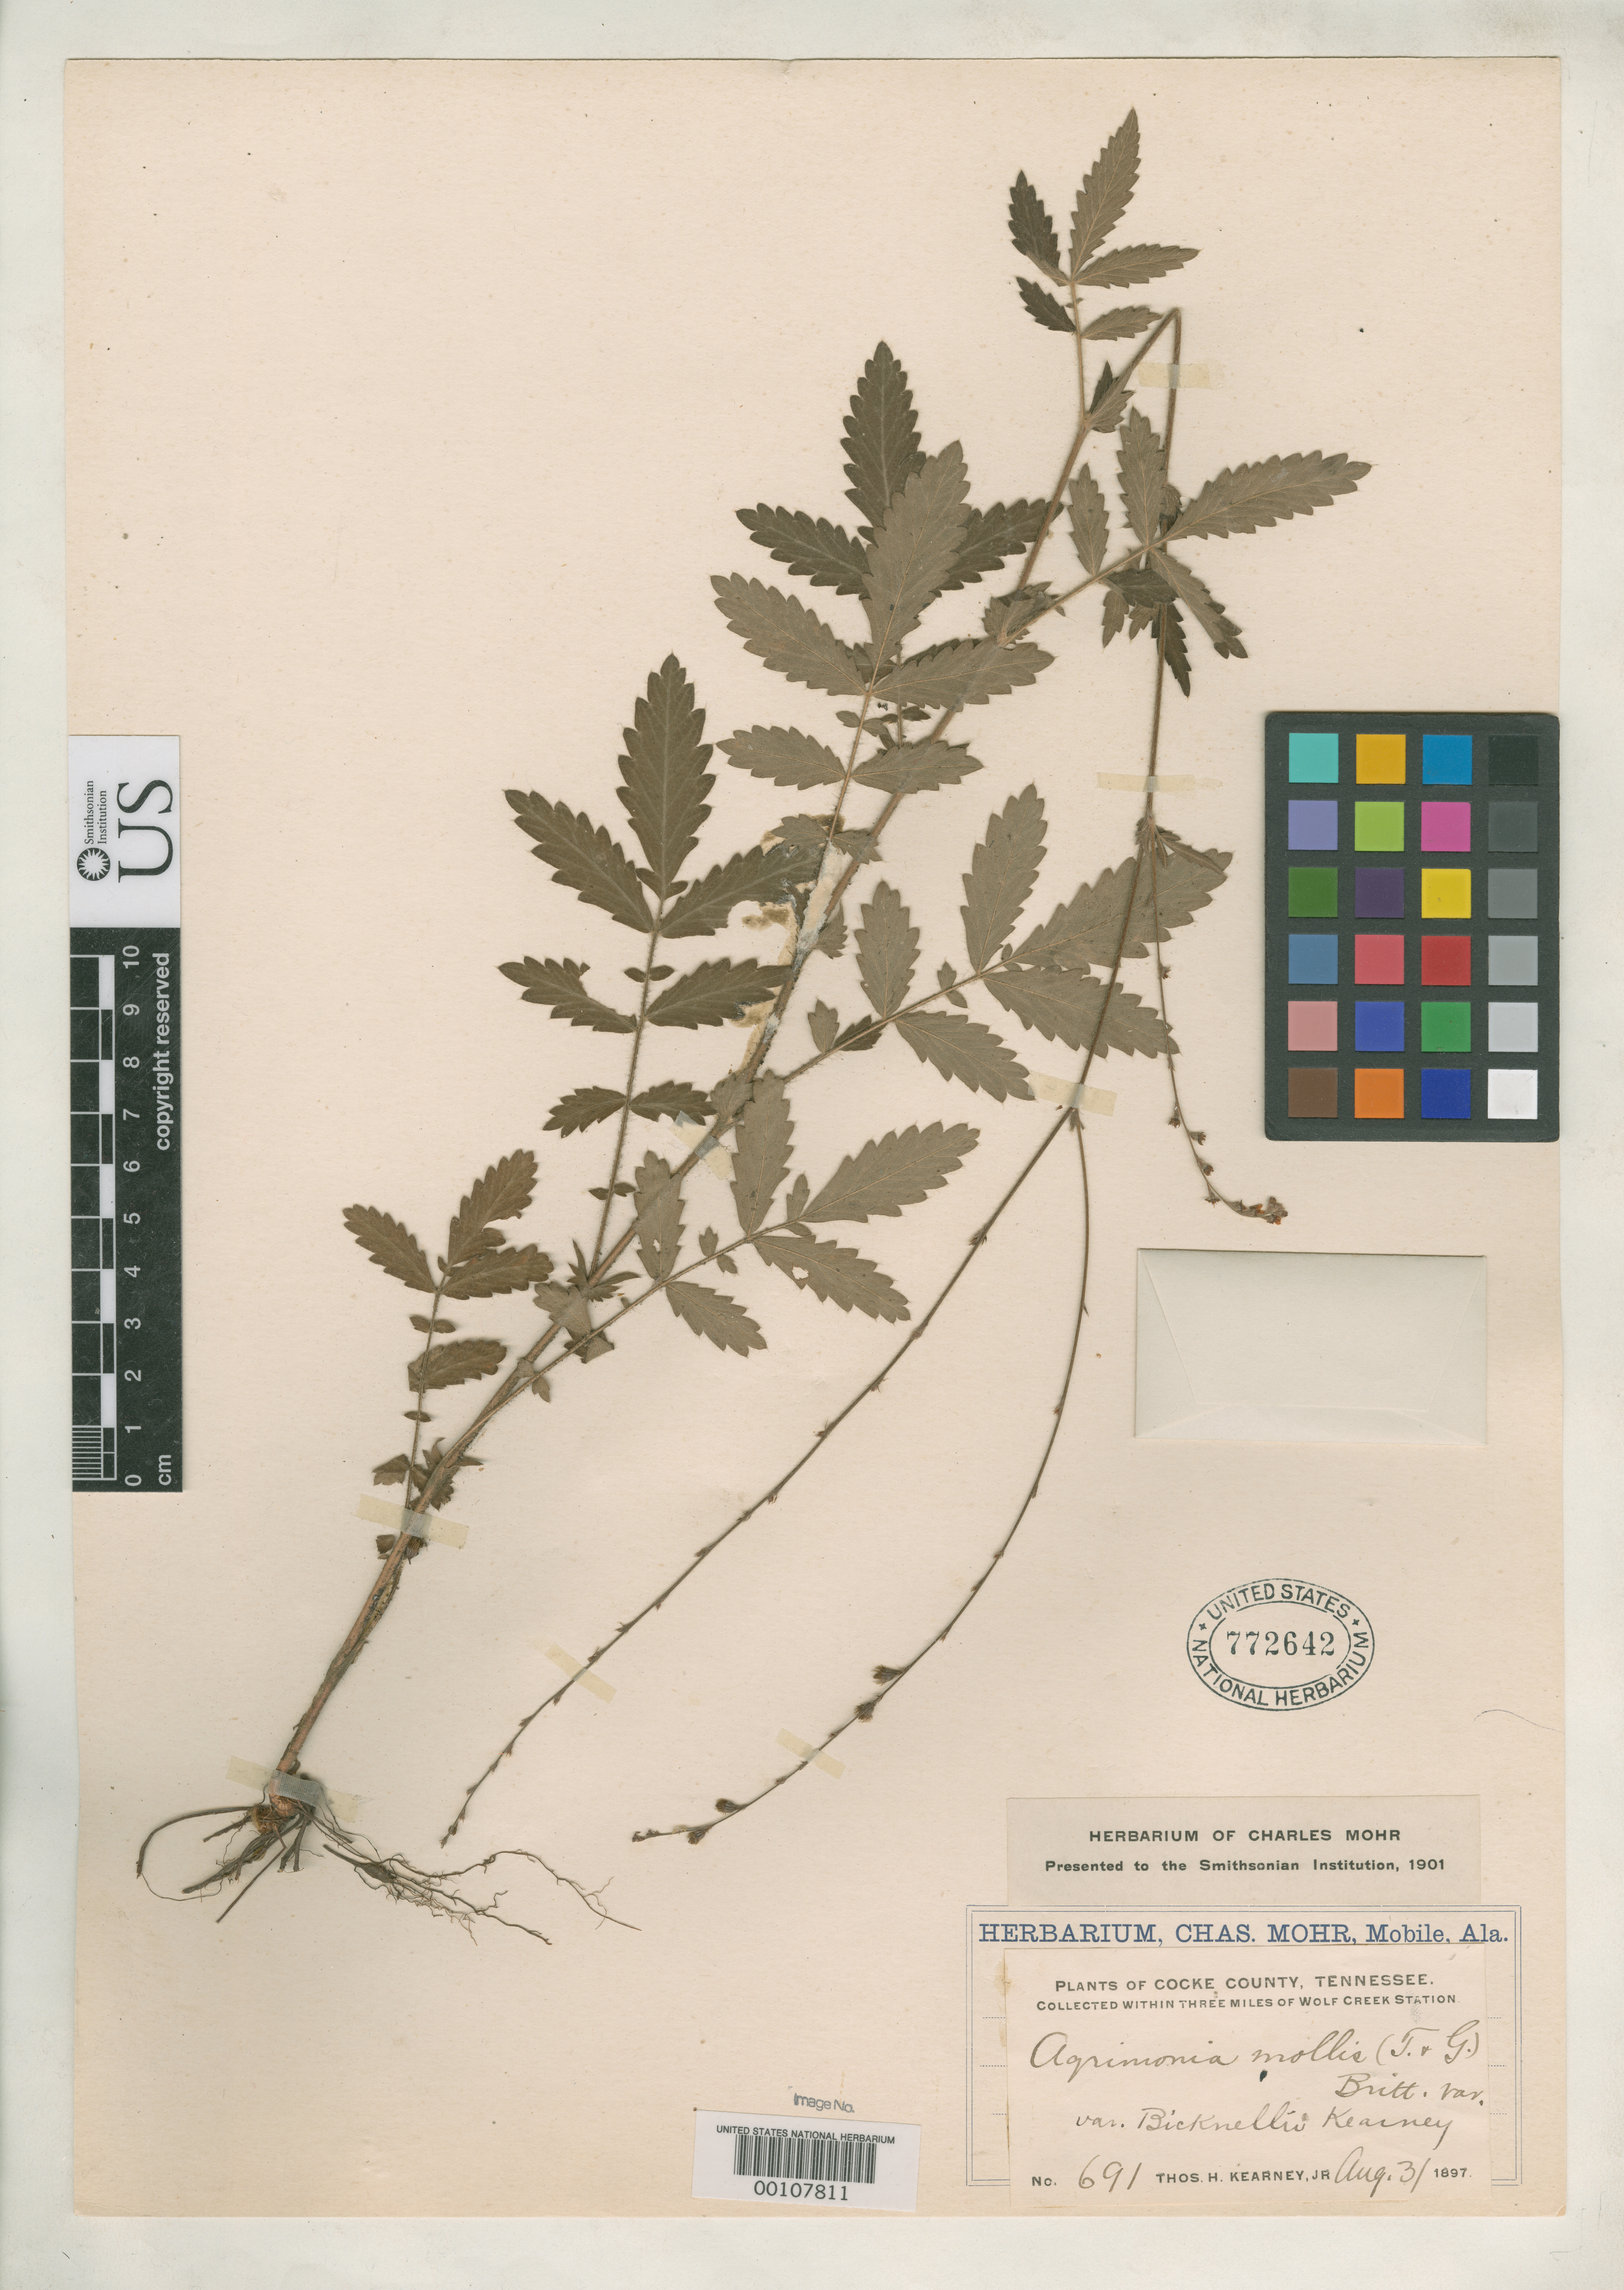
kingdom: Plantae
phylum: Tracheophyta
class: Magnoliopsida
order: Rosales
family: Rosaceae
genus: Agrimonia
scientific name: Agrimonia mollis var. bicknellii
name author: Kearney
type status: Isotype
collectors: T. H. Kearney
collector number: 691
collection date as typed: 31 Aug 1897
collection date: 1897-08-31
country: United States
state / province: Tennessee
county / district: Cocke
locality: Within 3 miles of Wolf Creek Station.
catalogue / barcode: US 772642